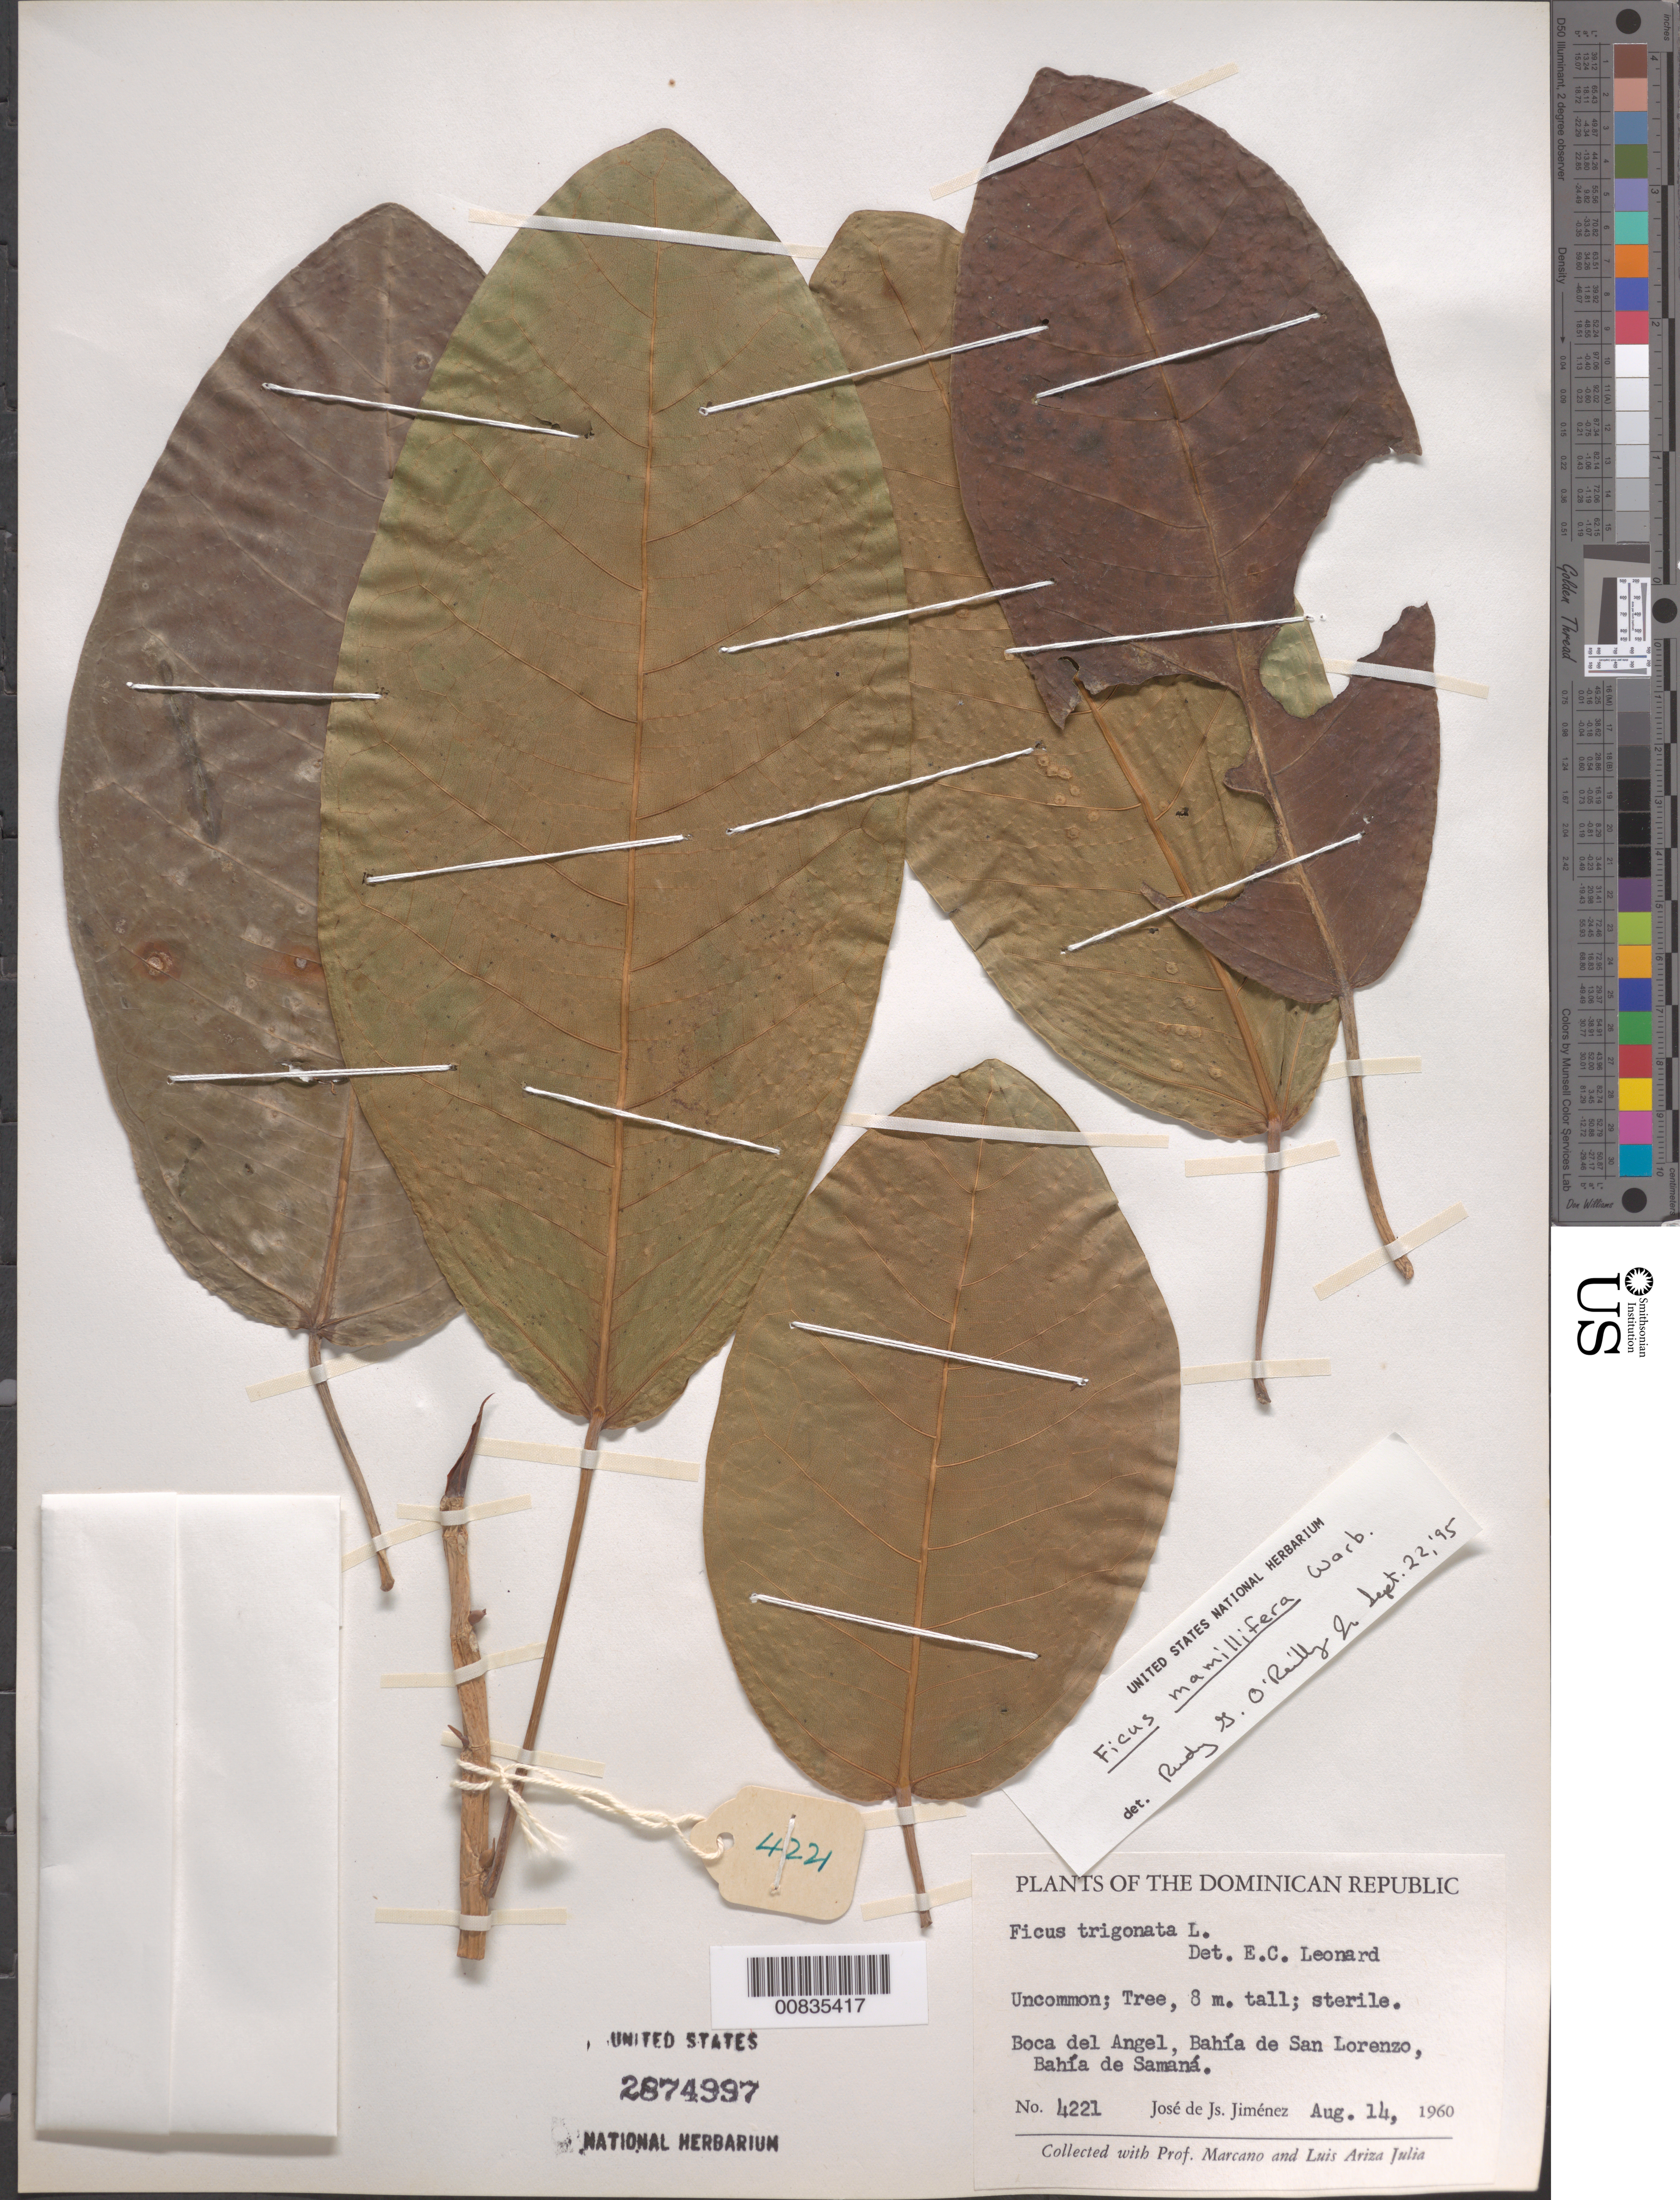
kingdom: Plantae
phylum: Tracheophyta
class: Magnoliopsida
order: Rosales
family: Moraceae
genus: Ficus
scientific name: Ficus mamillifera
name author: Warb.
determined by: O'Reilly, R. G., Jr., (US), NMNH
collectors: J. J. Jiménez, E. J. Marcano F. & L. Ariza-Julia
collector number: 4221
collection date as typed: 14 Aug 1960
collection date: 1960-08-14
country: Dominican Republic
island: Hispaniola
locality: Boca del Angel, Bahía de San Lorenzo, Bahía de Samaná.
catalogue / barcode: US 2874997